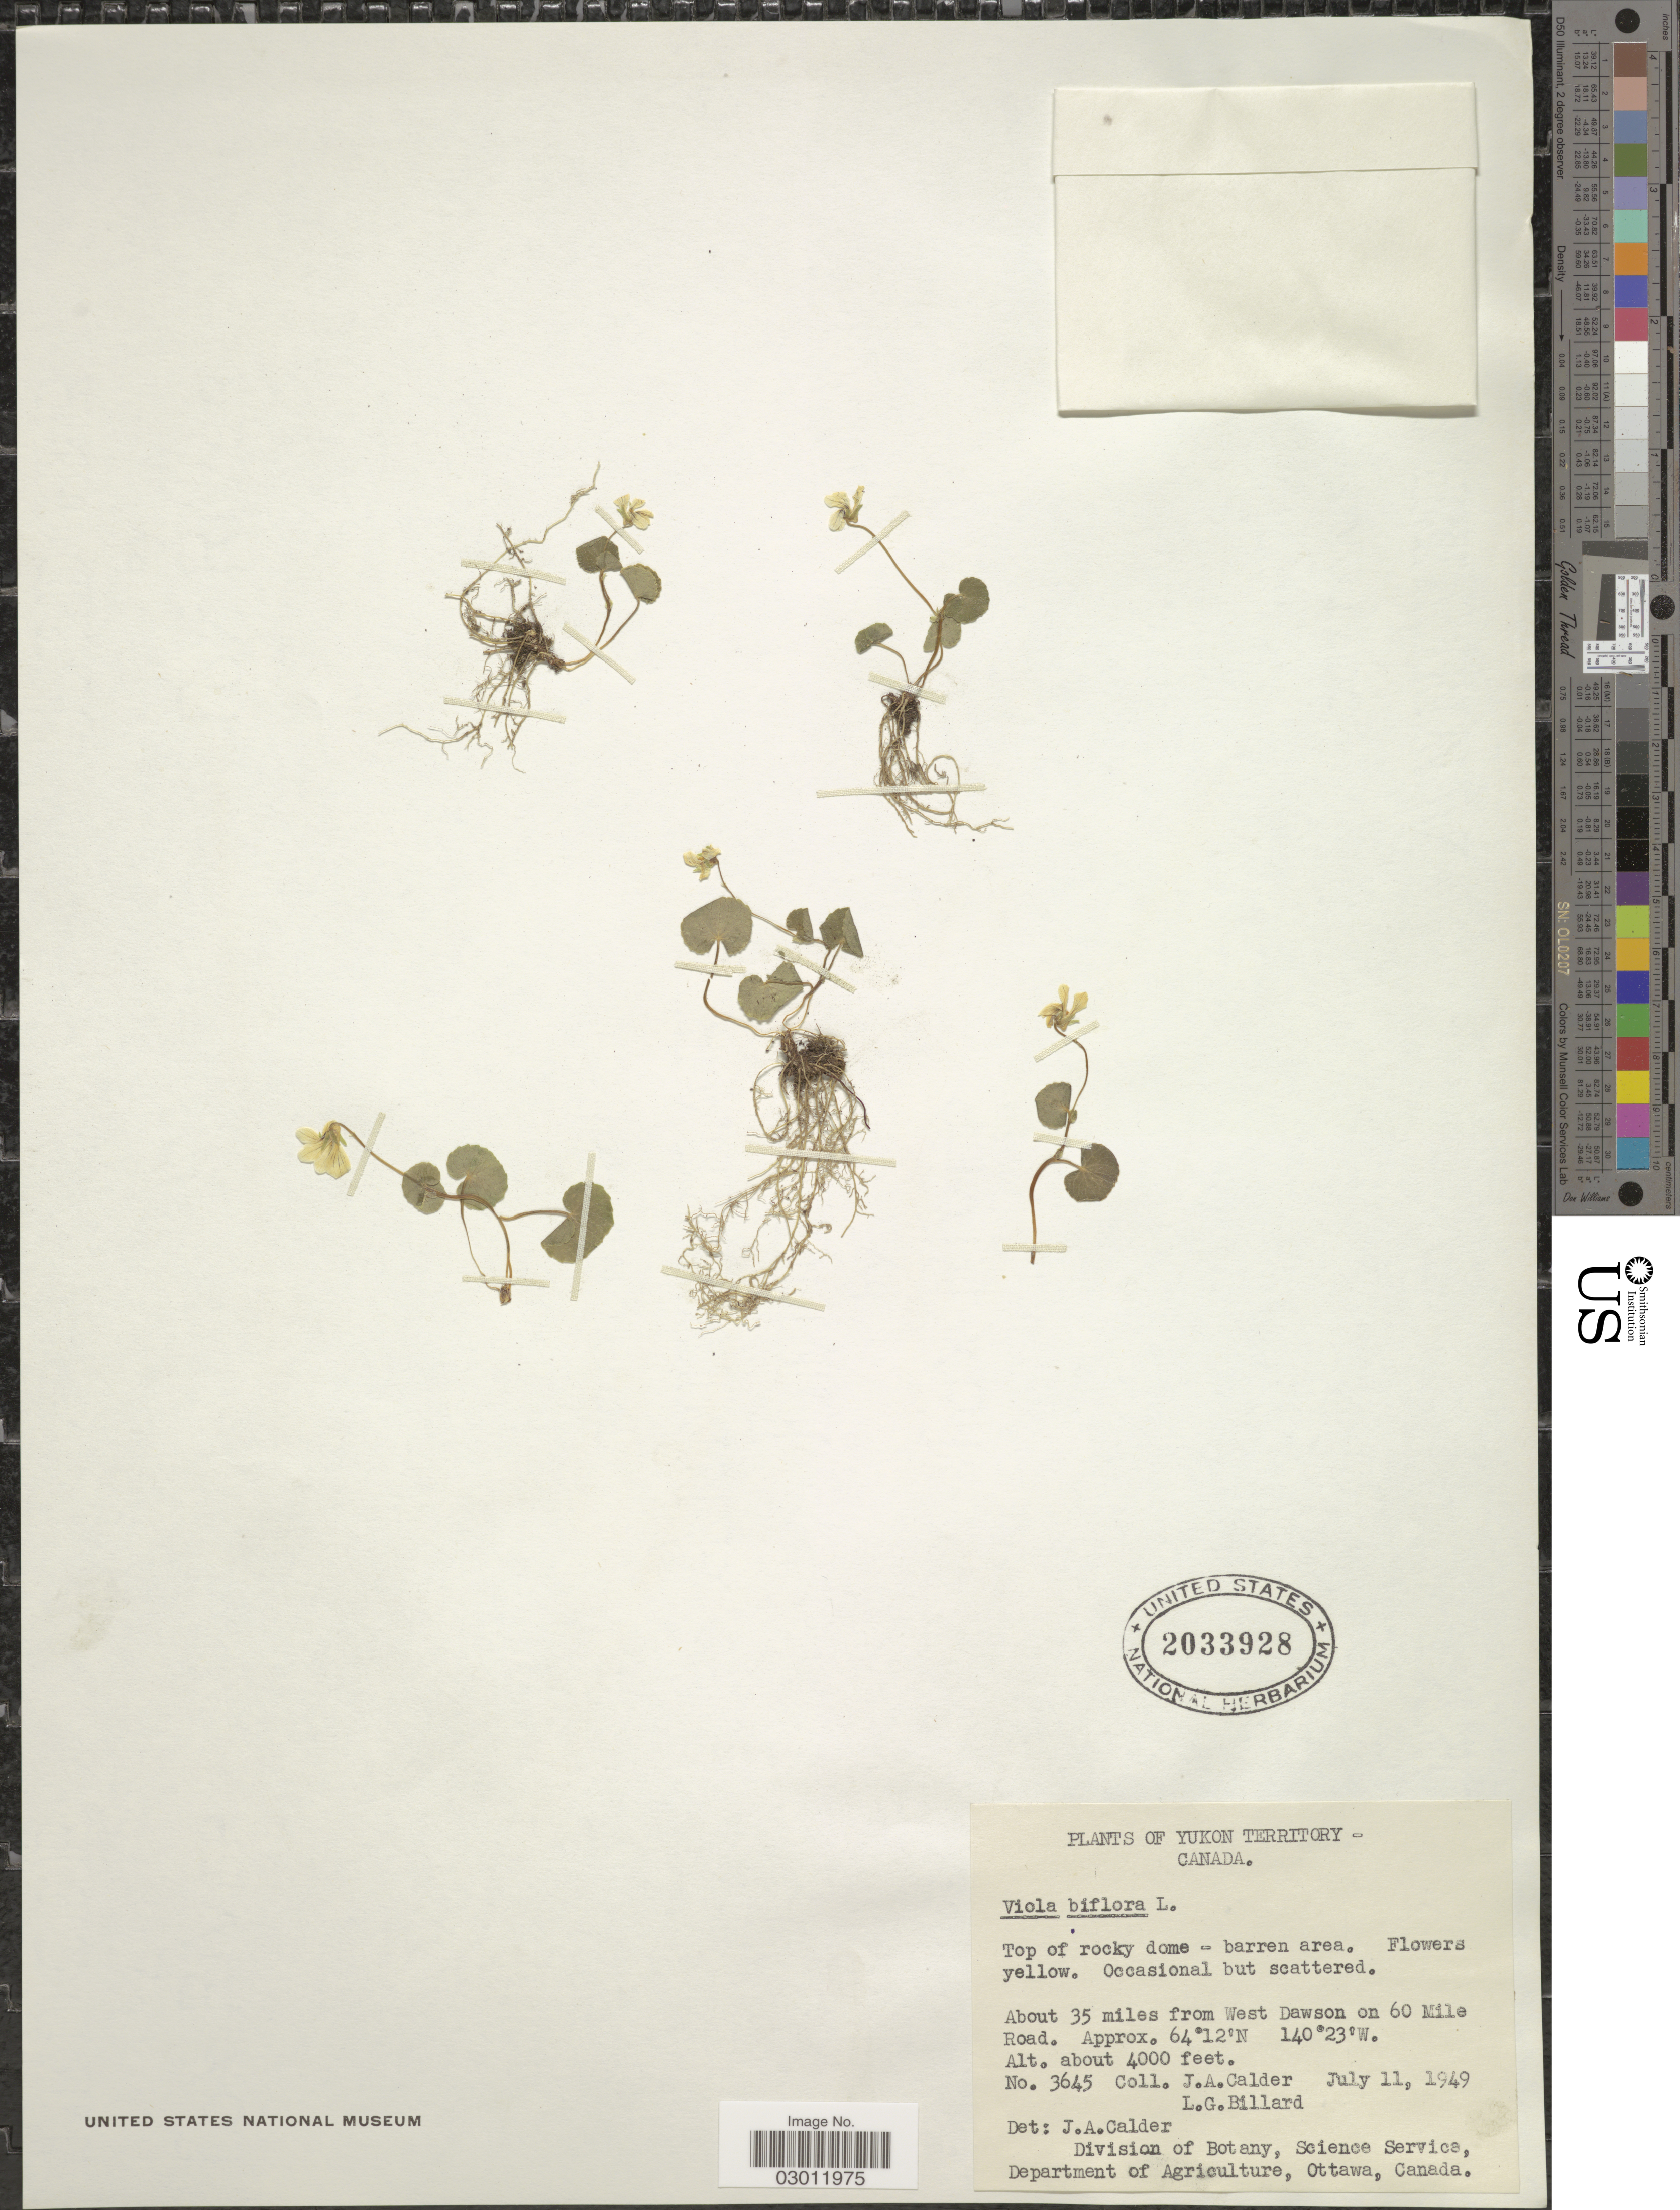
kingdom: Plantae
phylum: Tracheophyta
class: Magnoliopsida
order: Malpighiales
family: Violaceae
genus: Viola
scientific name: Viola biflora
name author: L.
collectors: J. A. Calder & L. Billard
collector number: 3645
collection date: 1949-07-11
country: Canada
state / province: Yukon Territory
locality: About 35 miles from West Dawson on 60 Mile Road.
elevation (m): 1219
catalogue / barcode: US 2033928